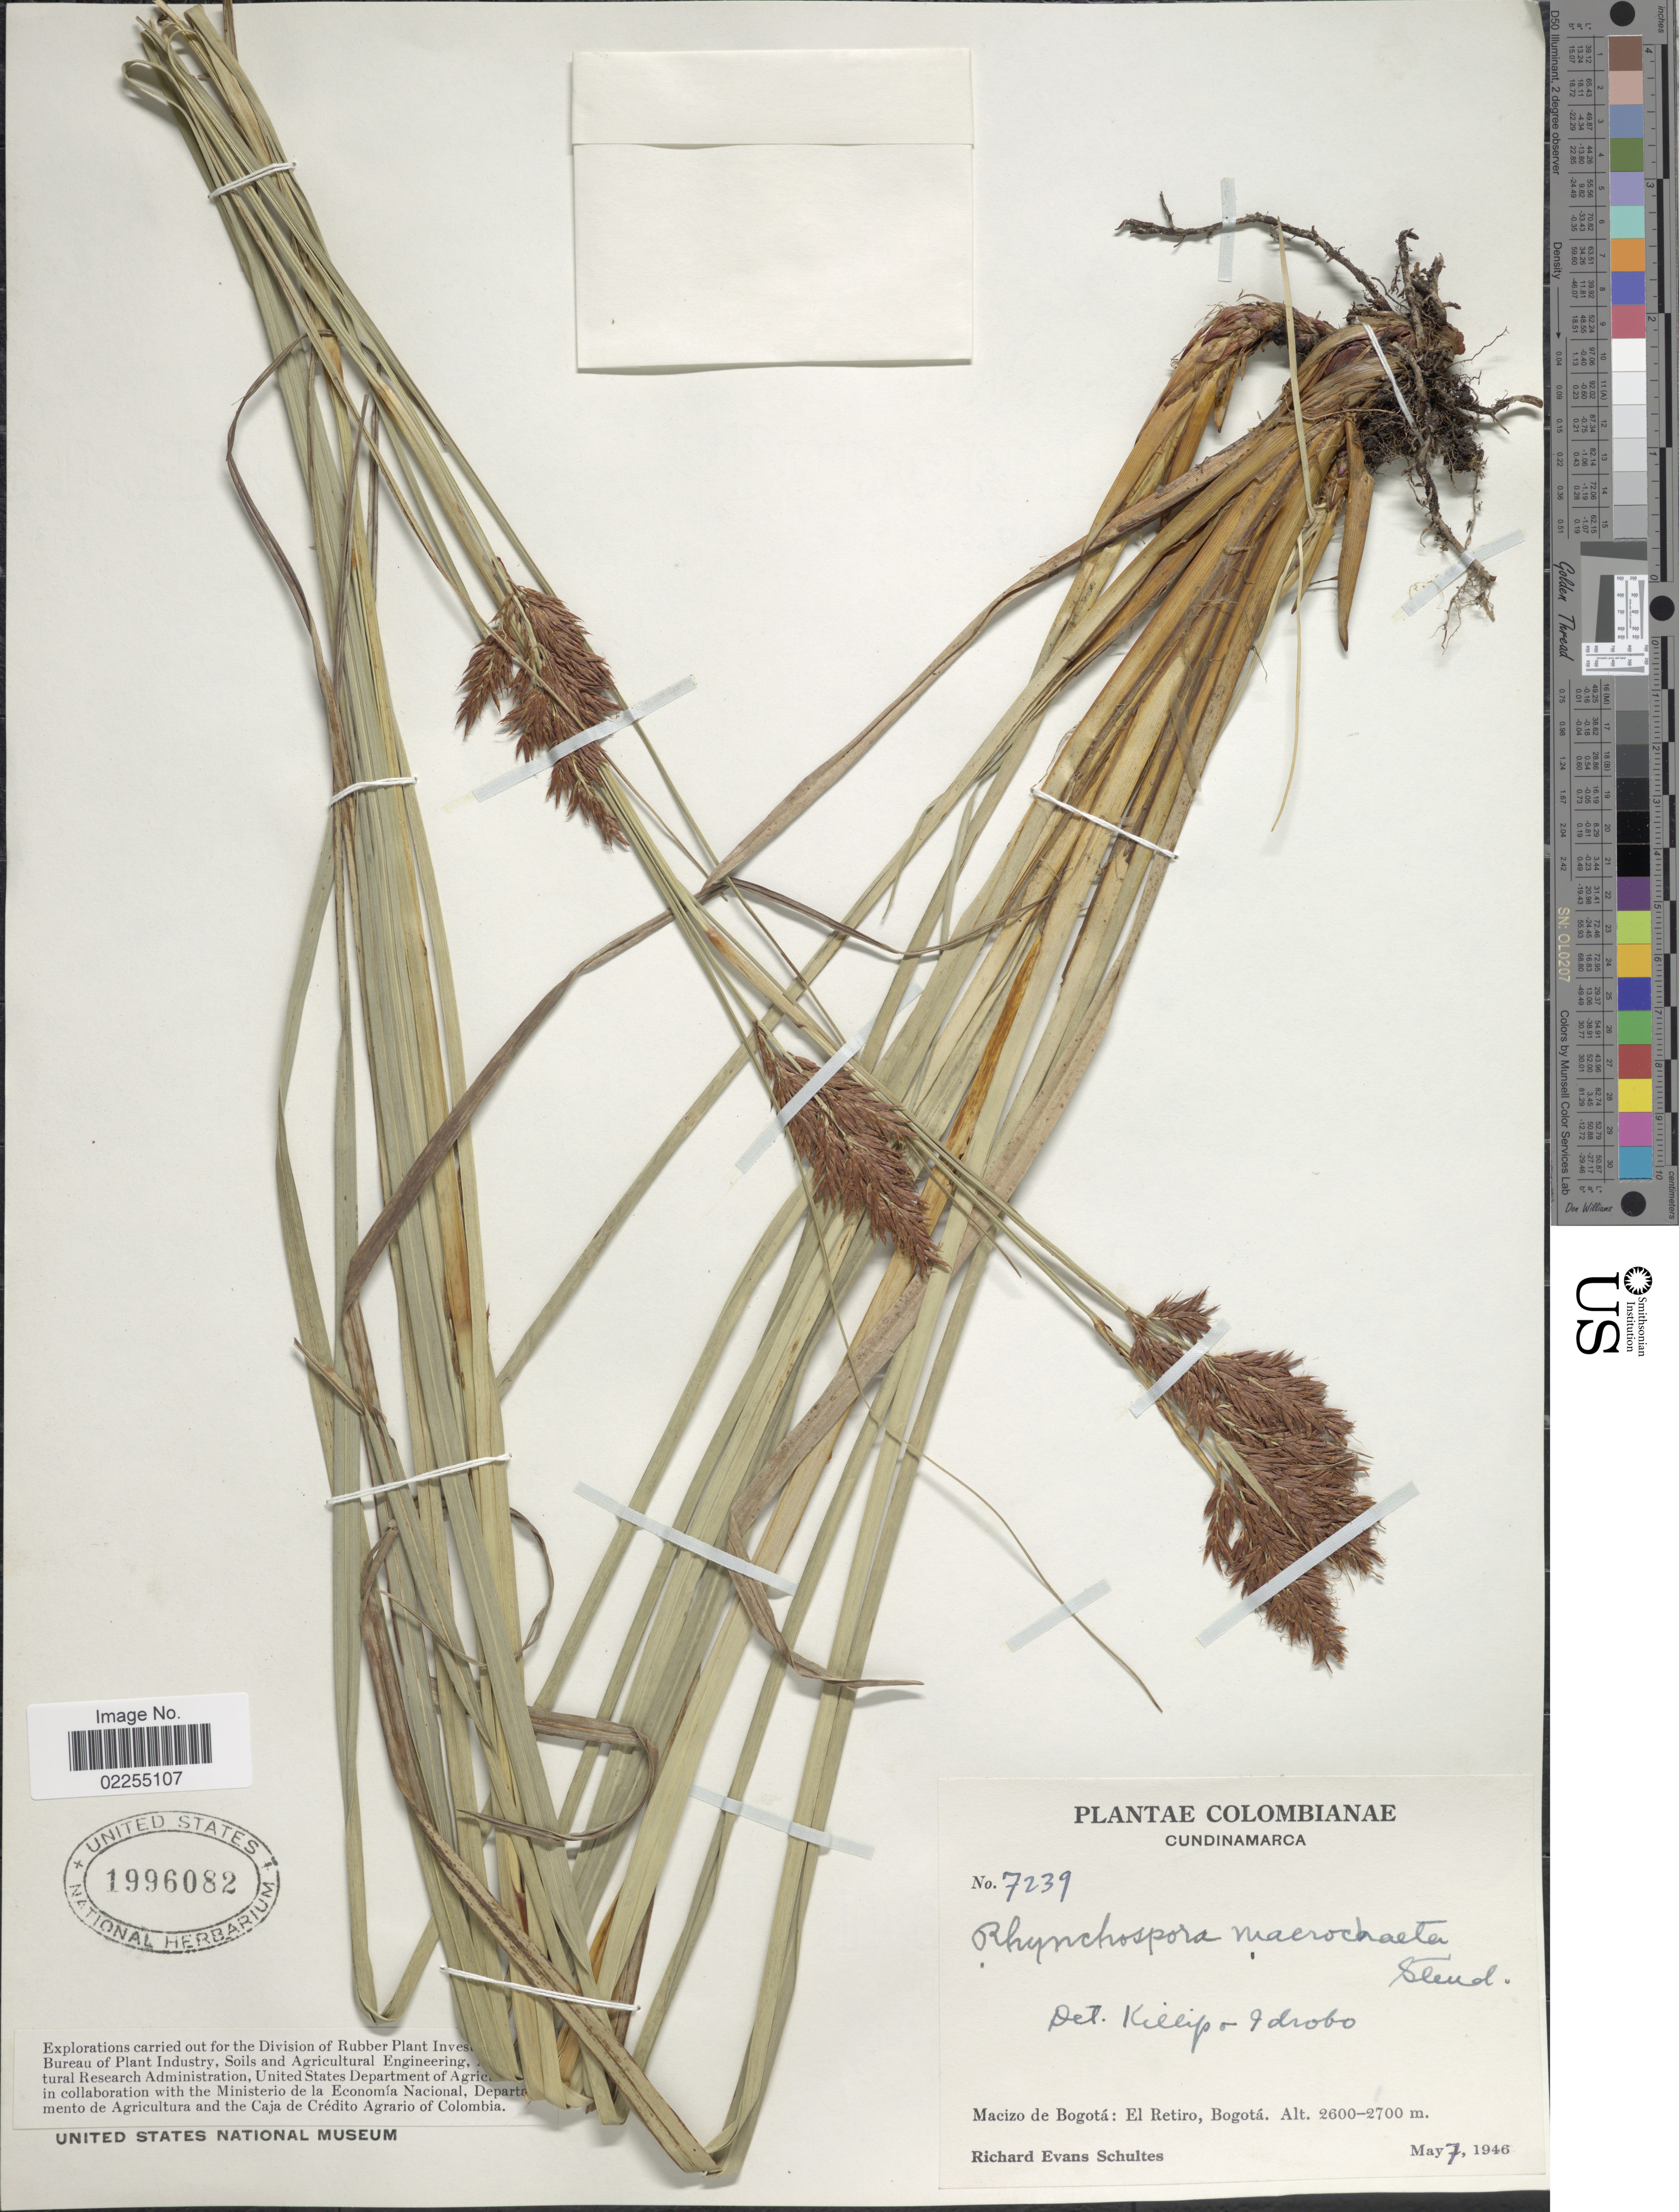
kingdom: Plantae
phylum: Tracheophyta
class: Liliopsida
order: Poales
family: Cyperaceae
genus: Rhynchospora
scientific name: Rhynchospora macrochaeta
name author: Steud. ex Boeckeler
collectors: R. E. Schultes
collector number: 7239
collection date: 1946-05-07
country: Colombia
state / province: Cundinamarca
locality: Macizo de Bogota: El Retiro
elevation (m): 2600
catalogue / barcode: US 1996082